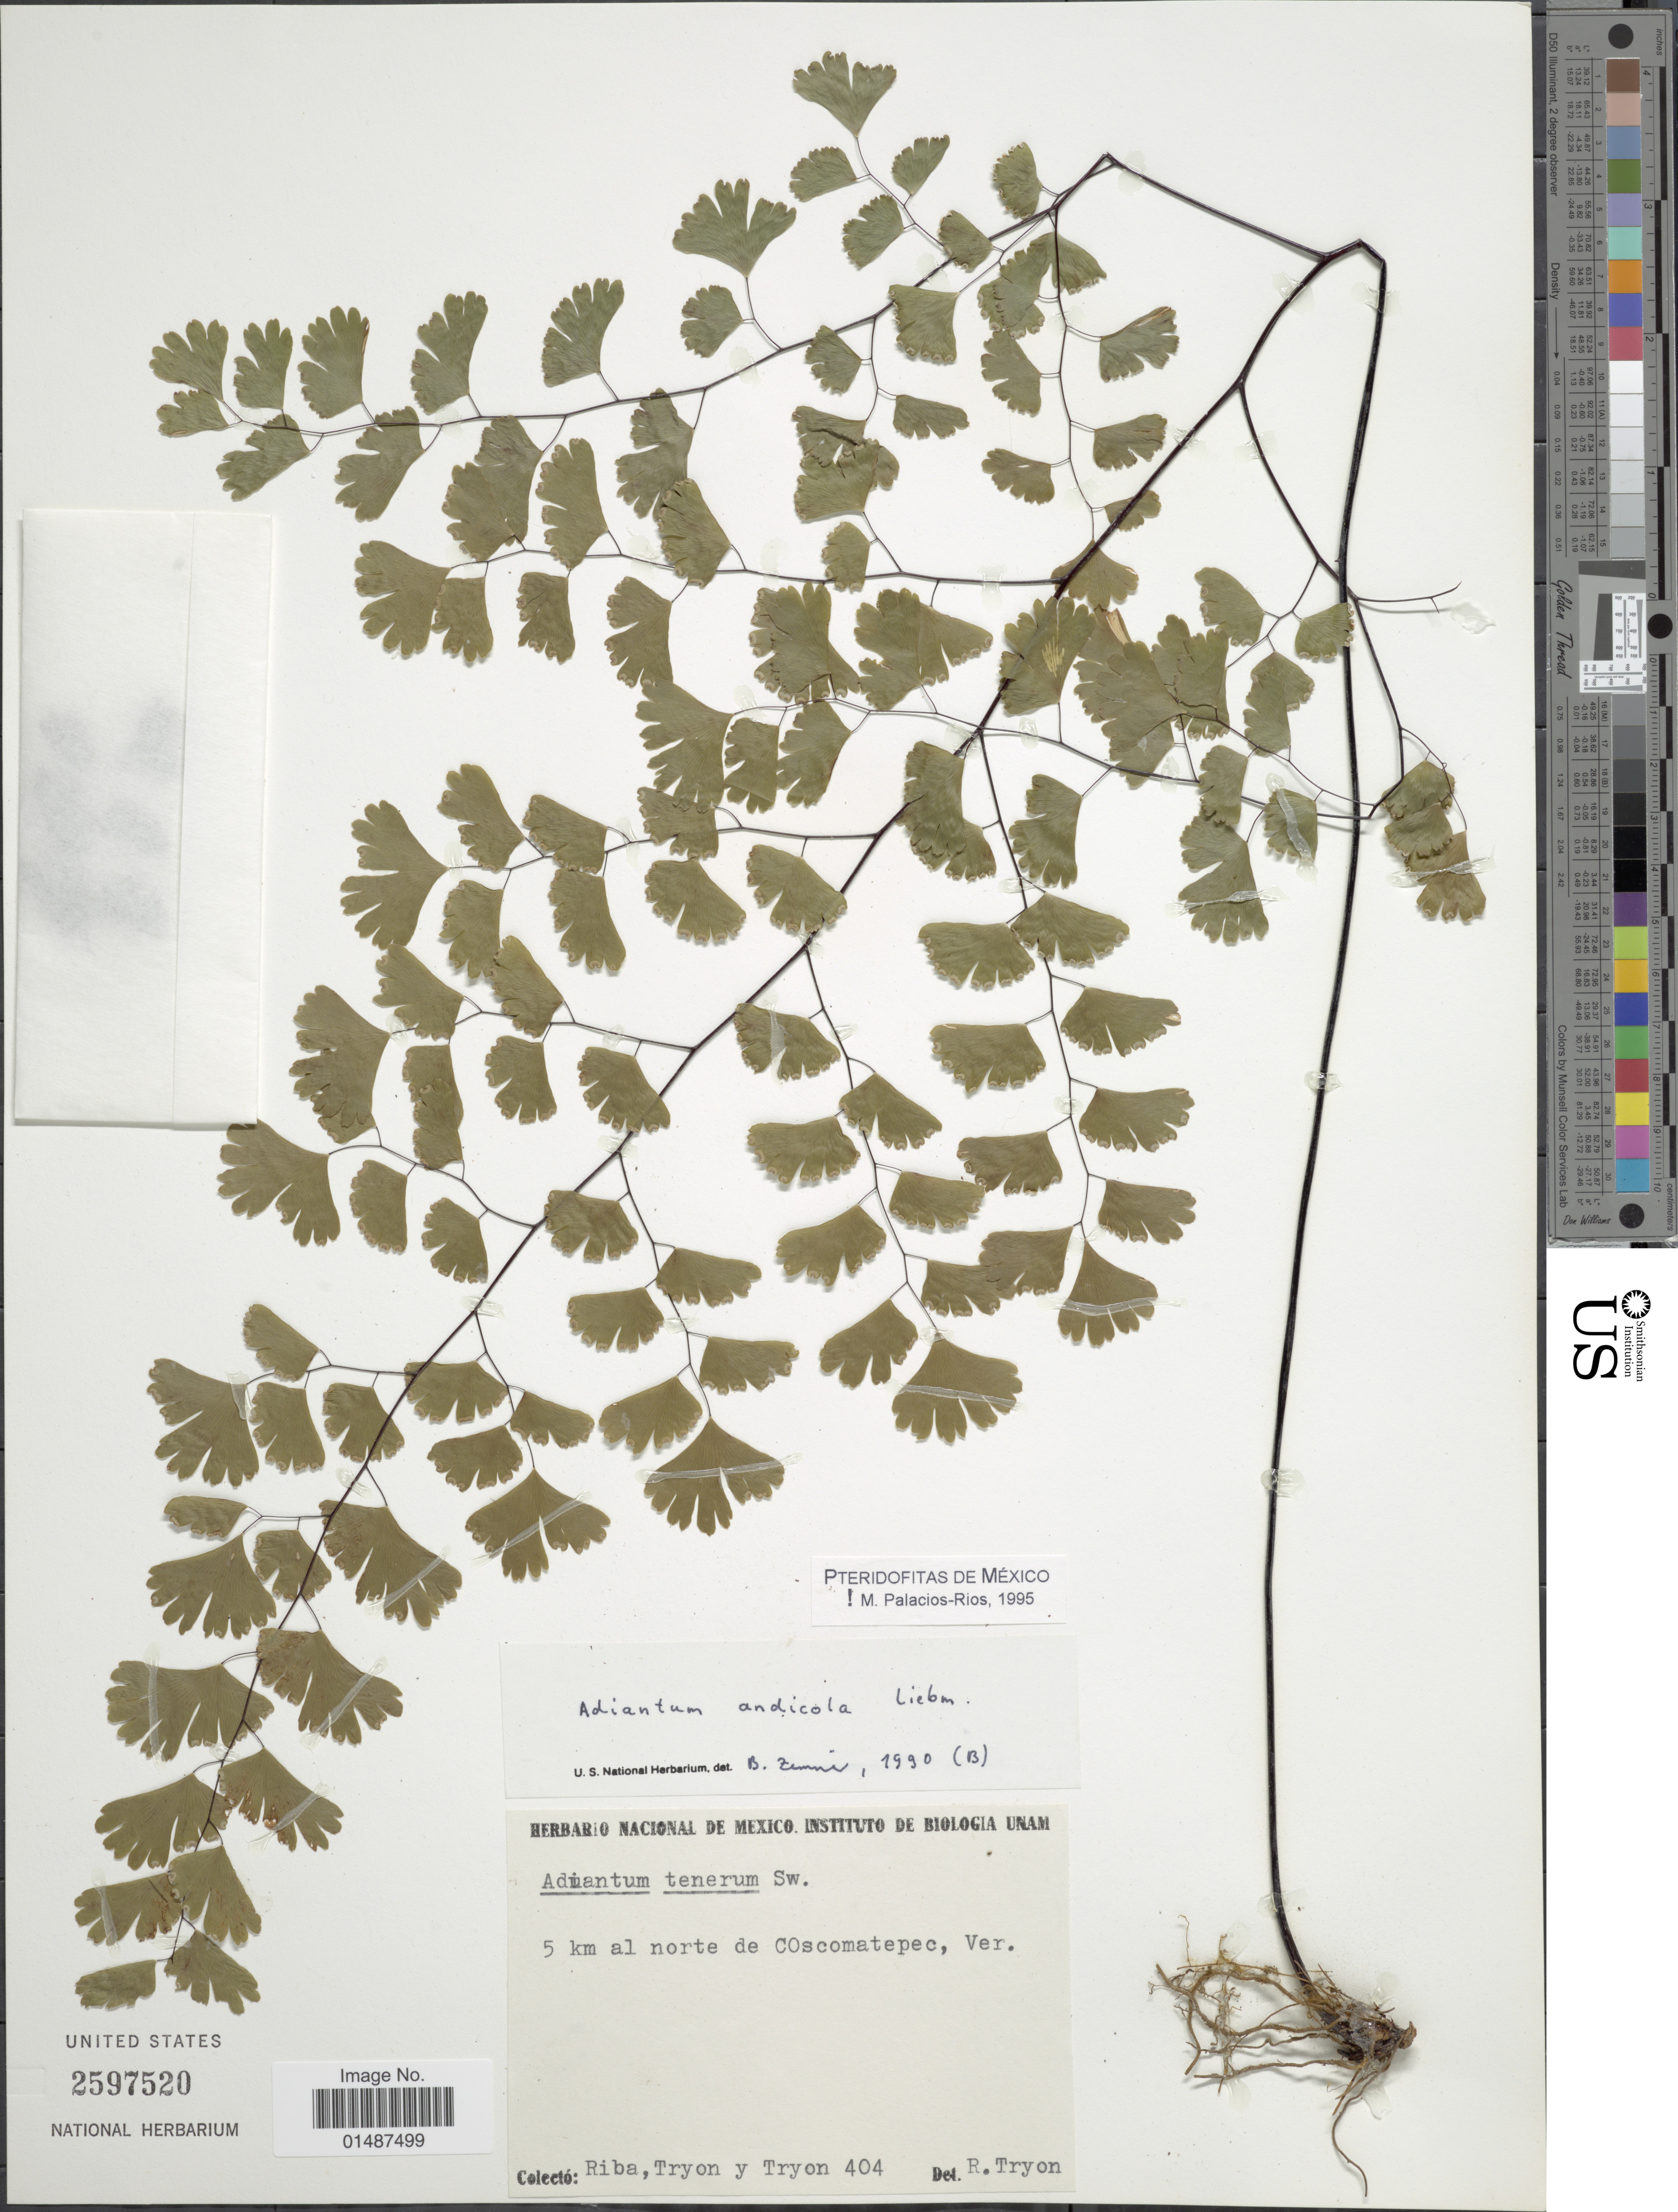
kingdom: Plantae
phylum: Tracheophyta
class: Polypodiopsida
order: Polypodiales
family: Pteridaceae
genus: Adiantum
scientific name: Adiantum andicola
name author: Liebm.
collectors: Riba, -. Tryon & -. Tryon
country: Mexico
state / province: Veracruz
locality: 5 km al norte de Coscomatepec, Ver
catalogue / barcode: US 2597520